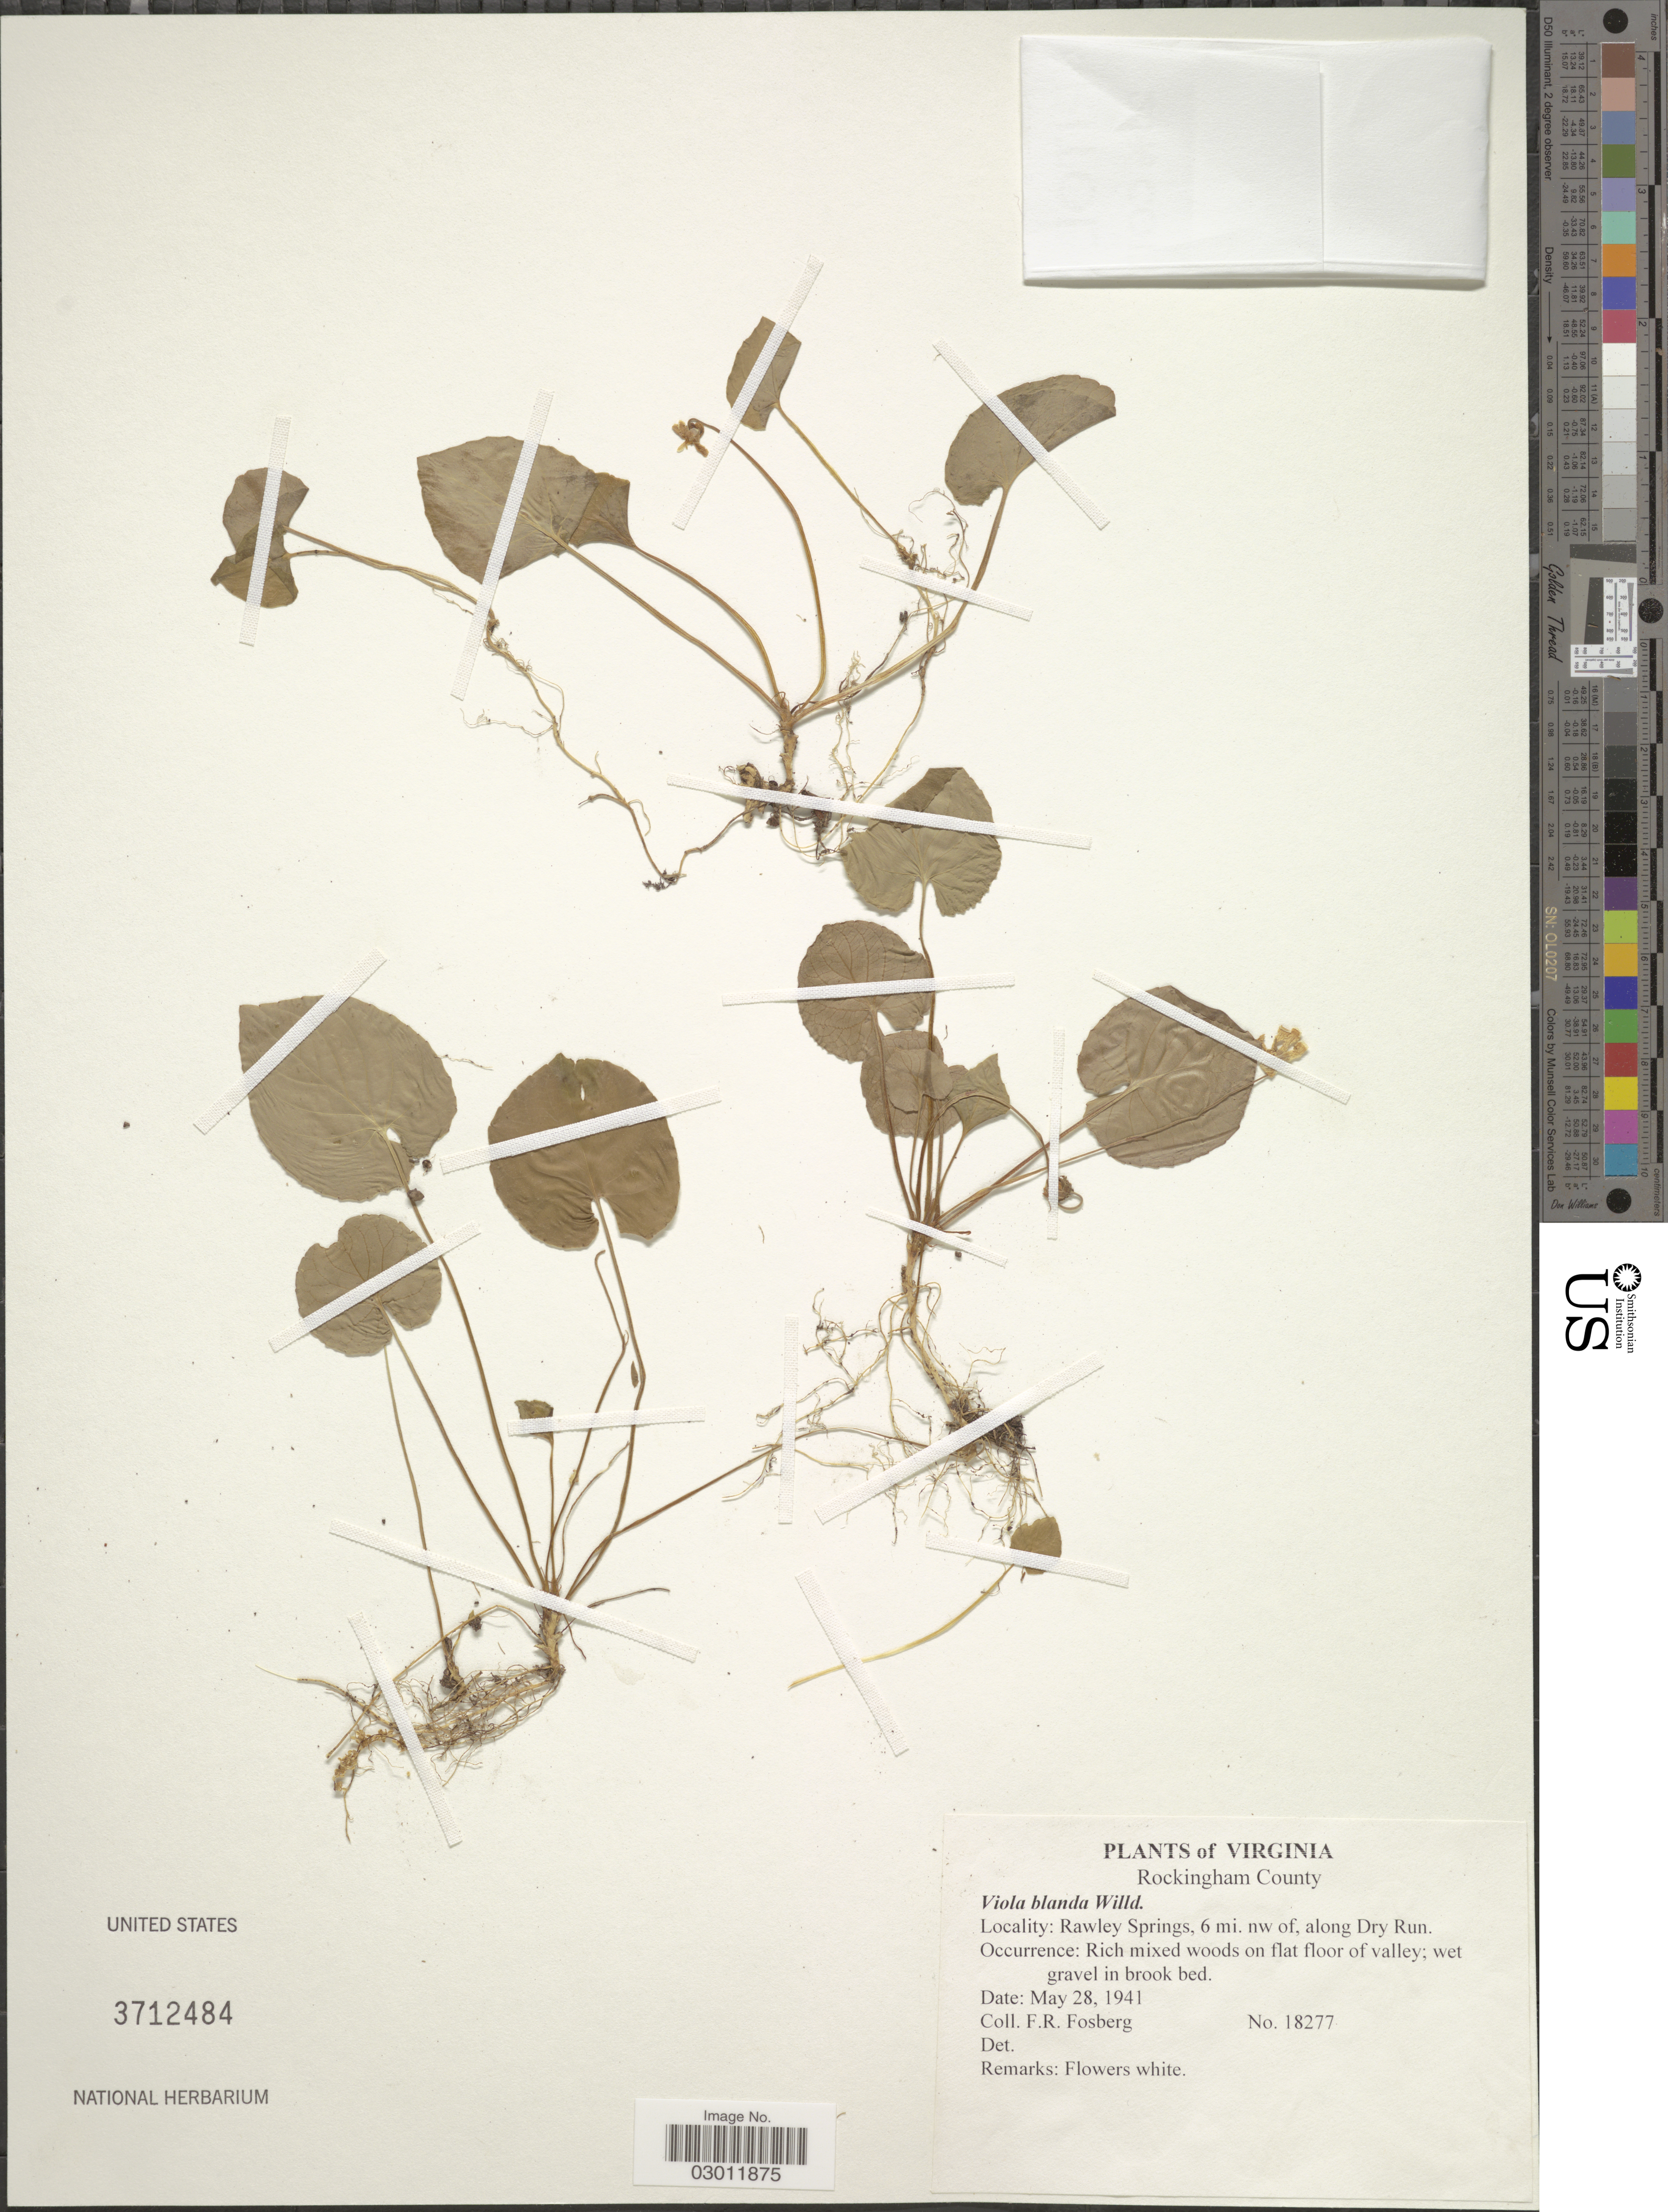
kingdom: Plantae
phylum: Tracheophyta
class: Magnoliopsida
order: Malpighiales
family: Violaceae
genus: Viola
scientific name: Viola blanda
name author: Willd.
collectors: F. R. Fosberg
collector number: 18277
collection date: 1941-05-28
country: United States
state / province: Virginia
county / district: Rockingham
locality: Rawley Springs, 6 mi. nw of, along Dry Run.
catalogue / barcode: US 3712484